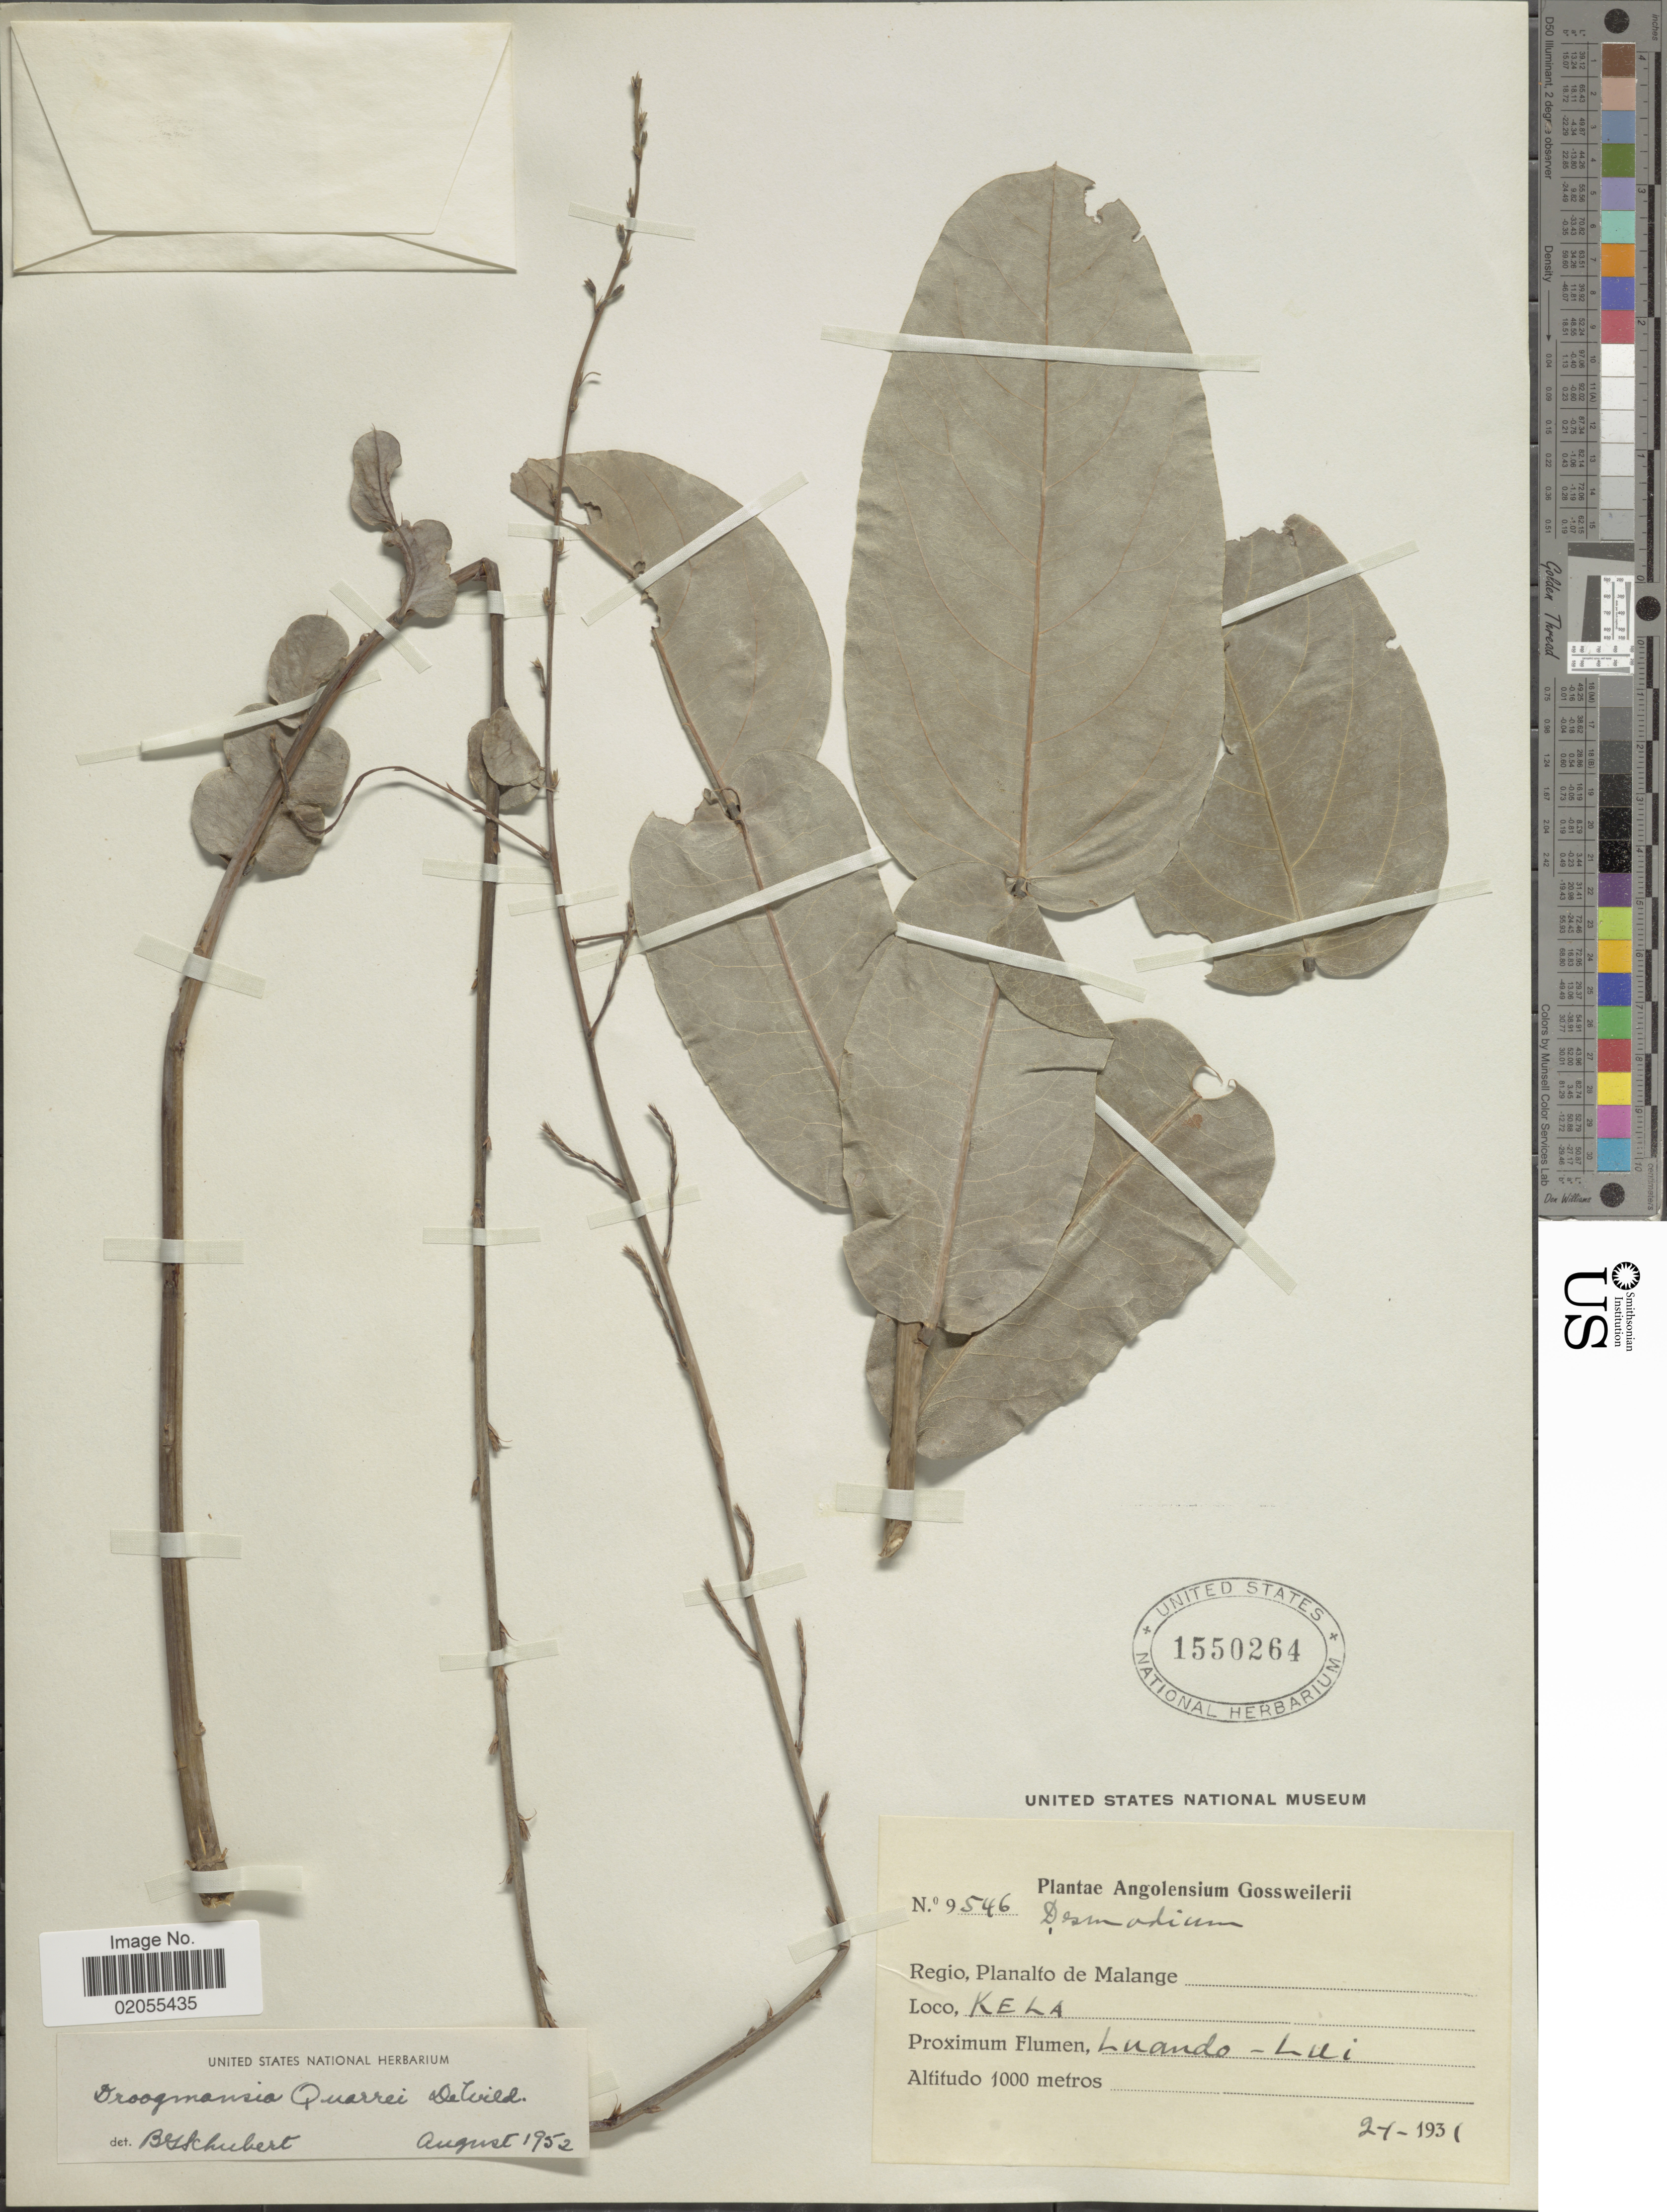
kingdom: Plantae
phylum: Tracheophyta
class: Magnoliopsida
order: Fabales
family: Fabaceae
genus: Droogmansia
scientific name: Droogmansia quarrei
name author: De Wild.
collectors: J. Gossweiler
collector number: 9546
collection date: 1931-01-02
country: Angola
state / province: Malange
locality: Kela, Luando-Lui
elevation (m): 1000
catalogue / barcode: US 1550264